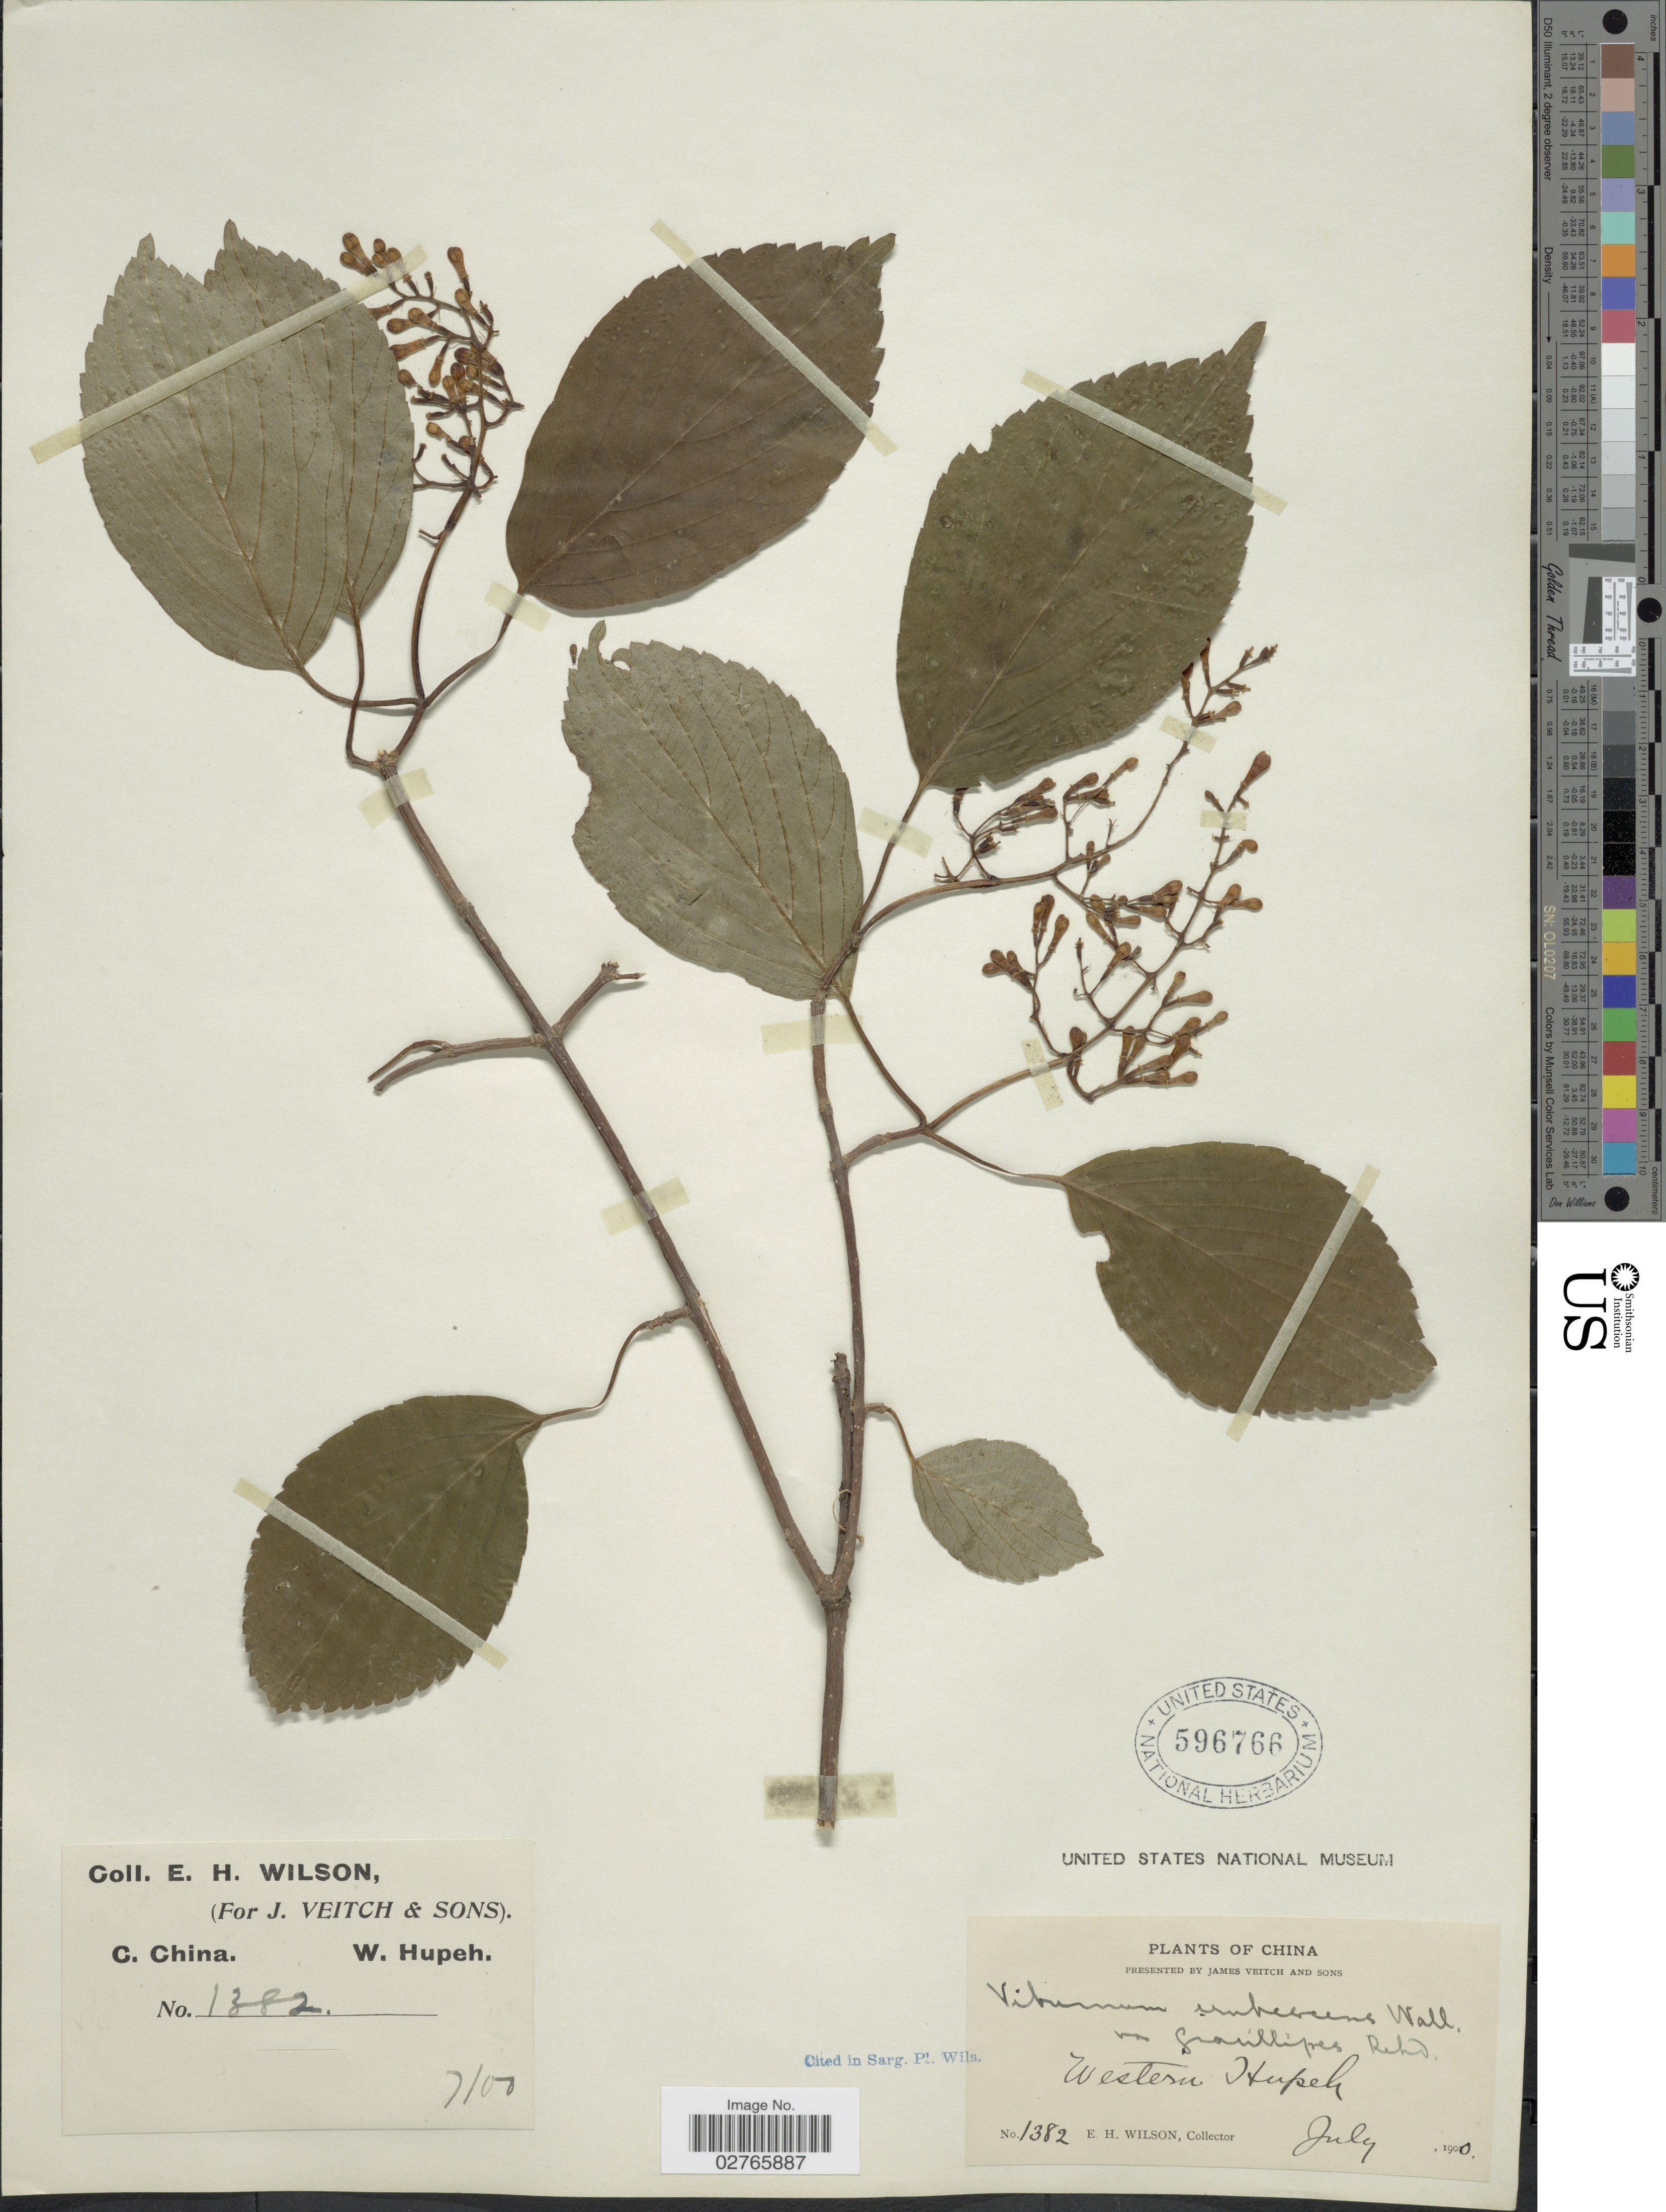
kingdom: Plantae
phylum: Tracheophyta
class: Magnoliopsida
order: Dipsacales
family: Viburnaceae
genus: Viburnum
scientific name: Viburnum erubescens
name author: Wall.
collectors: E. Wilson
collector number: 1382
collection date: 1900-07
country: China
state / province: Hubei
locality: C. China. Western Hupeh.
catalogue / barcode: US 596766